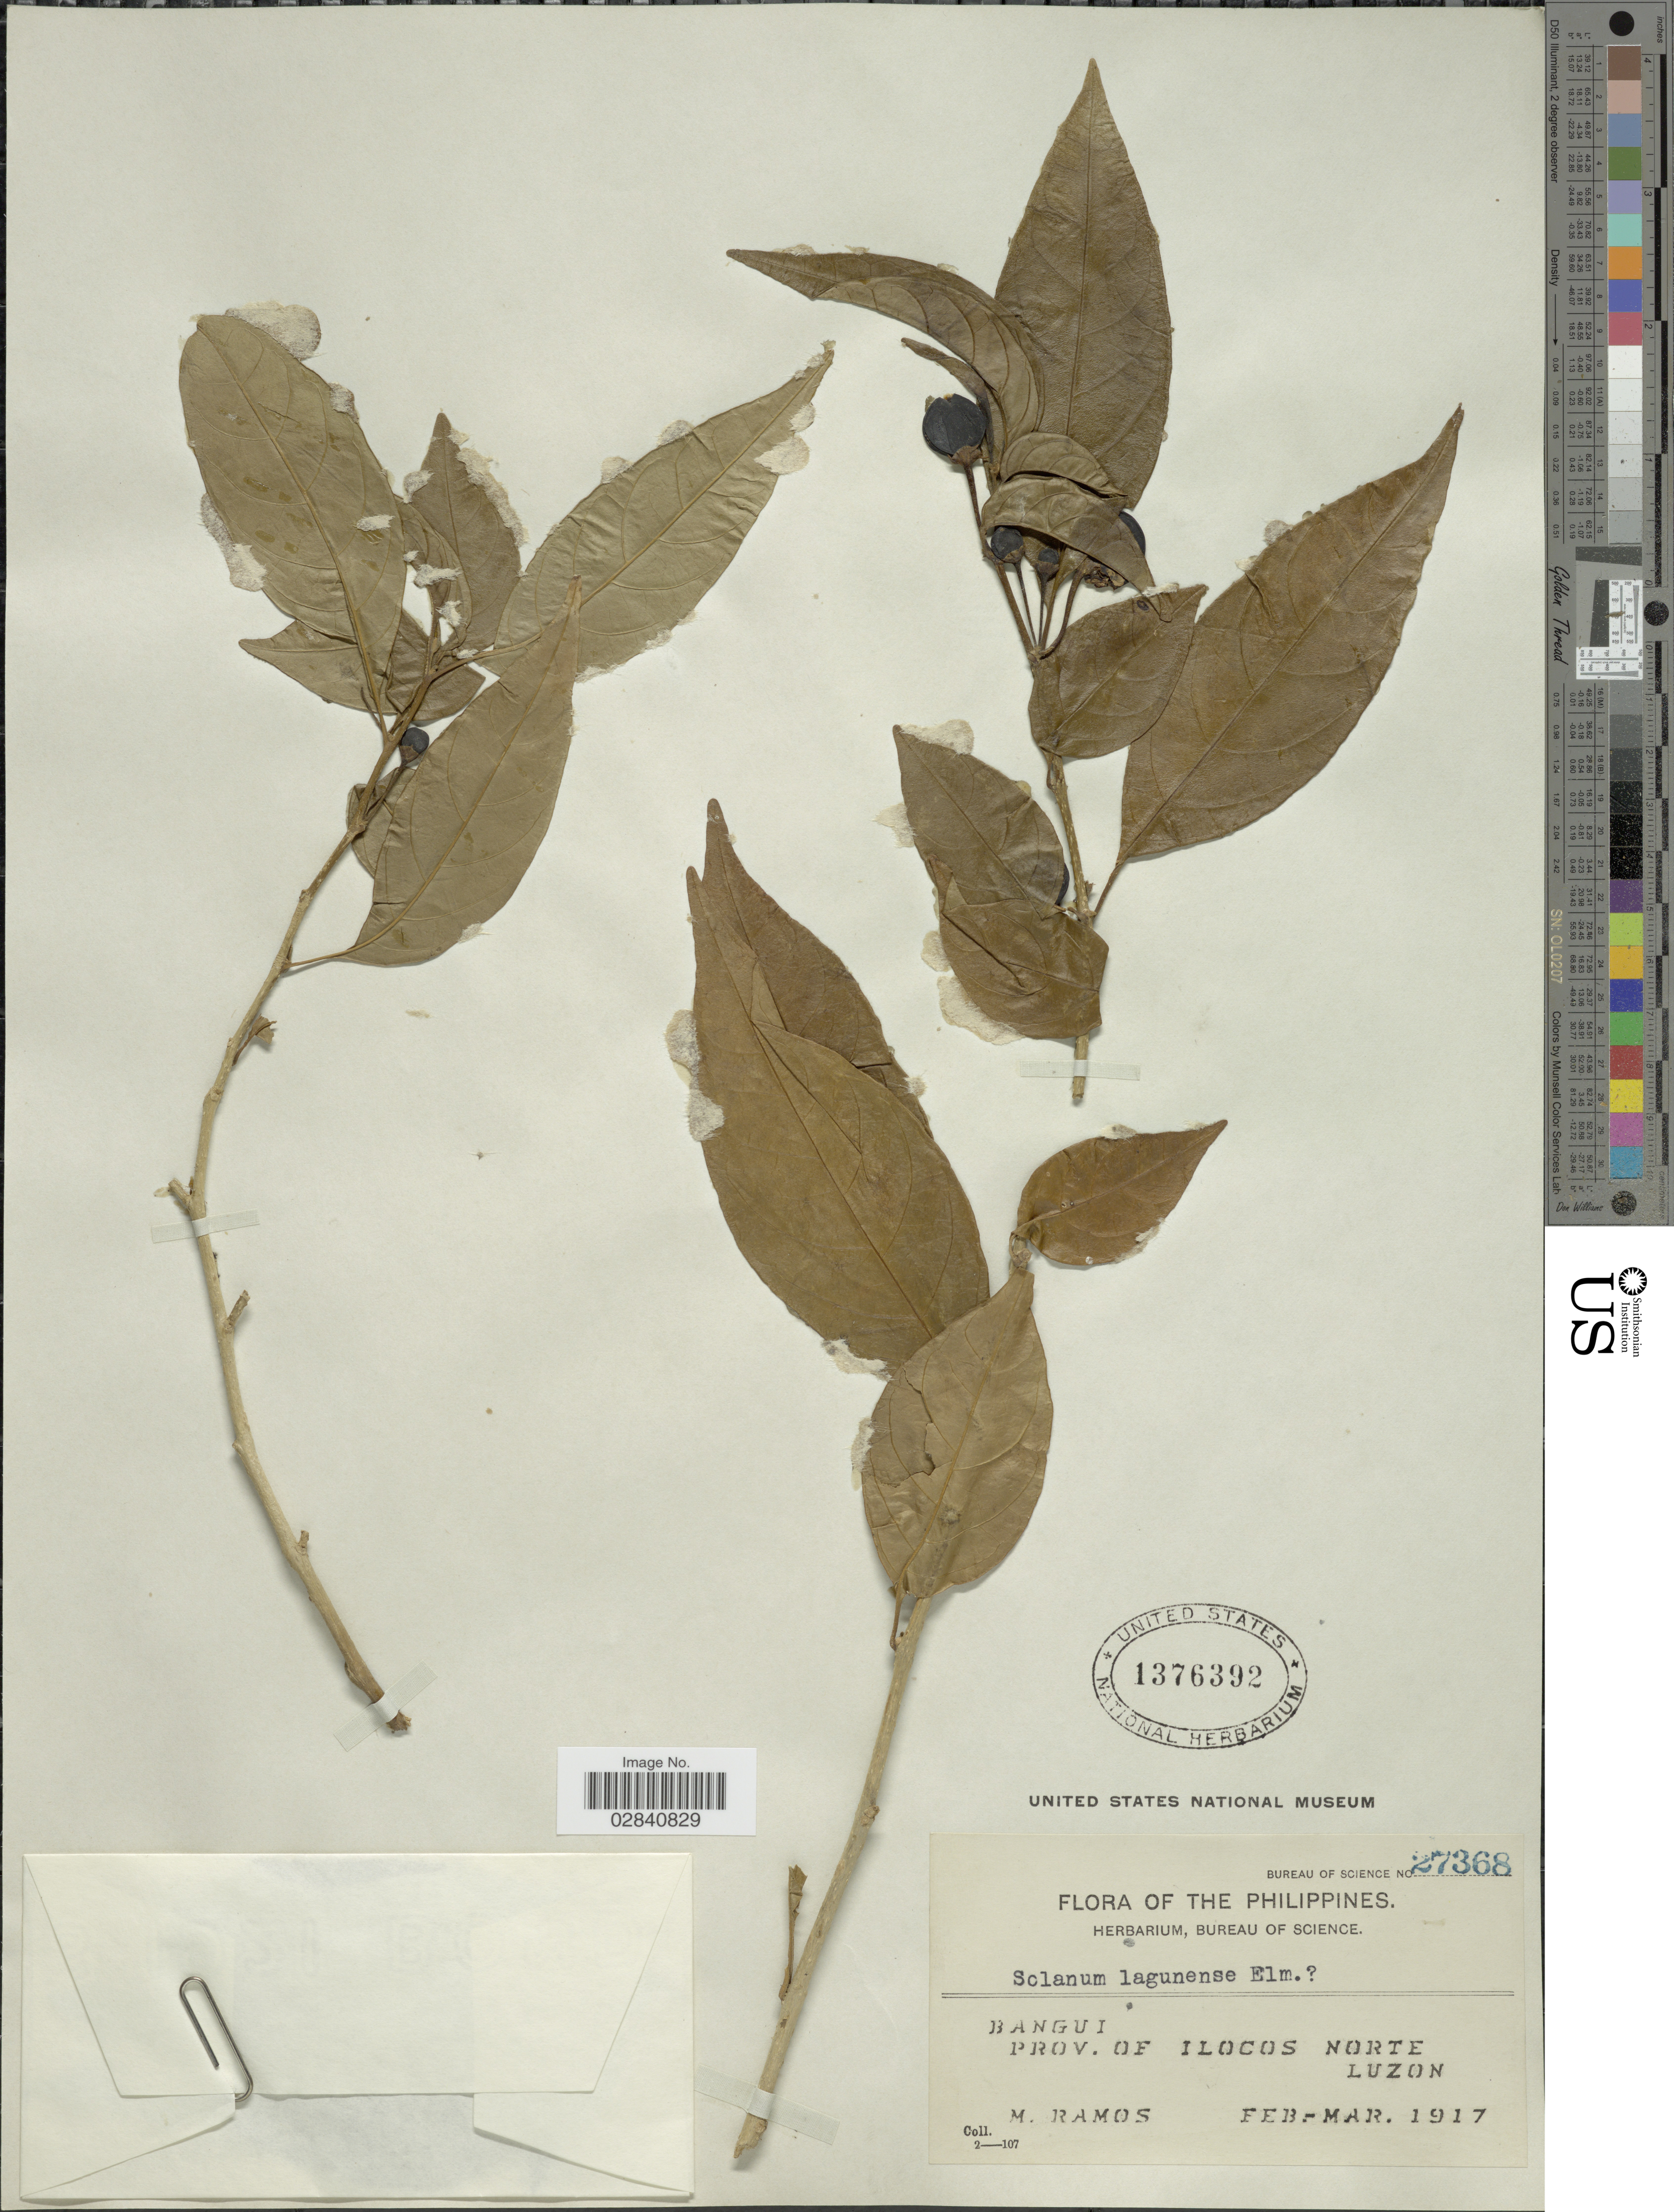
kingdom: Plantae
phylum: Tracheophyta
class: Magnoliopsida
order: Solanales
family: Solanaceae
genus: Lycianthes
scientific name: Lycianthes lagunensis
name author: (Elmer) Bitter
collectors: M. Ramos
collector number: Bureau of Science 27368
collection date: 1917-02/1917-03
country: Philippines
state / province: Ilocos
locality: Bangui, Prov. of Ilocos Norte, Luzon.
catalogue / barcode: US 1376392